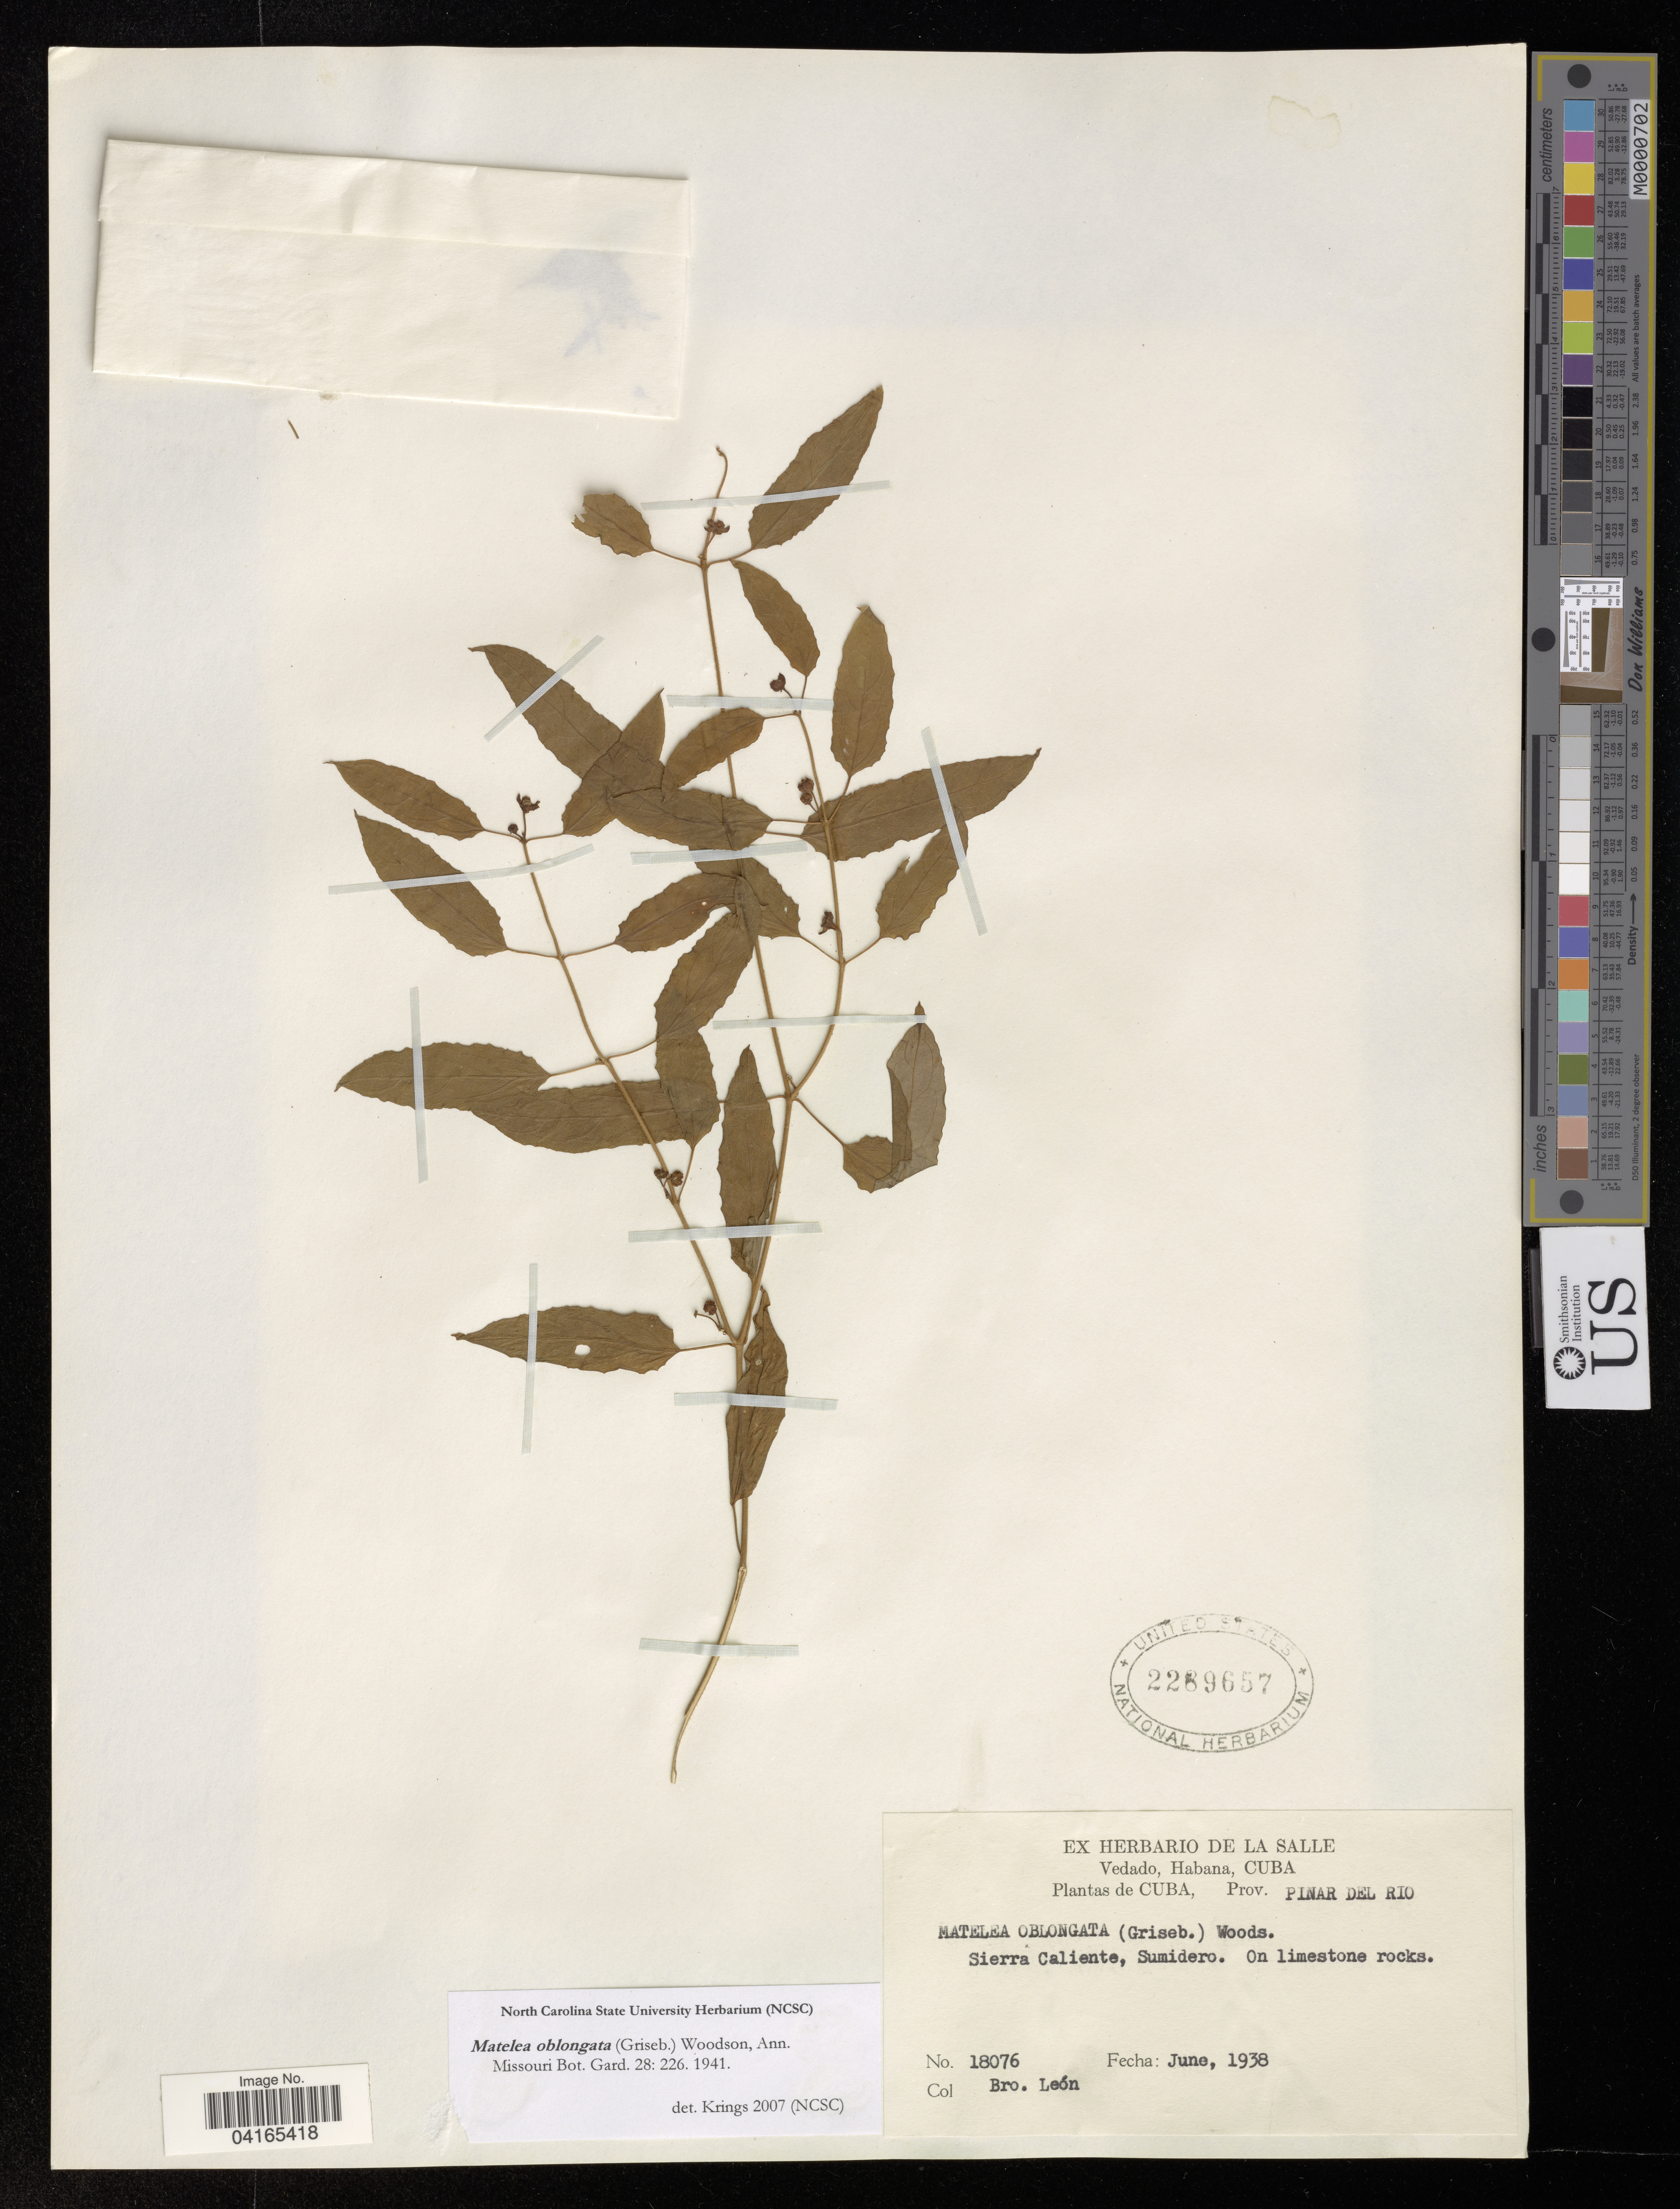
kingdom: Plantae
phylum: Tracheophyta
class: Magnoliopsida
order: Gentianales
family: Apocynaceae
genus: Matelea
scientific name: Matelea oblongata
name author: (Griseb.) Woodson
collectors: Bro. León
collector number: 18076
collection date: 1938-06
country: Cuba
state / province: La Habana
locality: Vedado. Prov. Pinar del Rio. Sierra Caliente, Sumidero.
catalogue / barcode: US 2289657